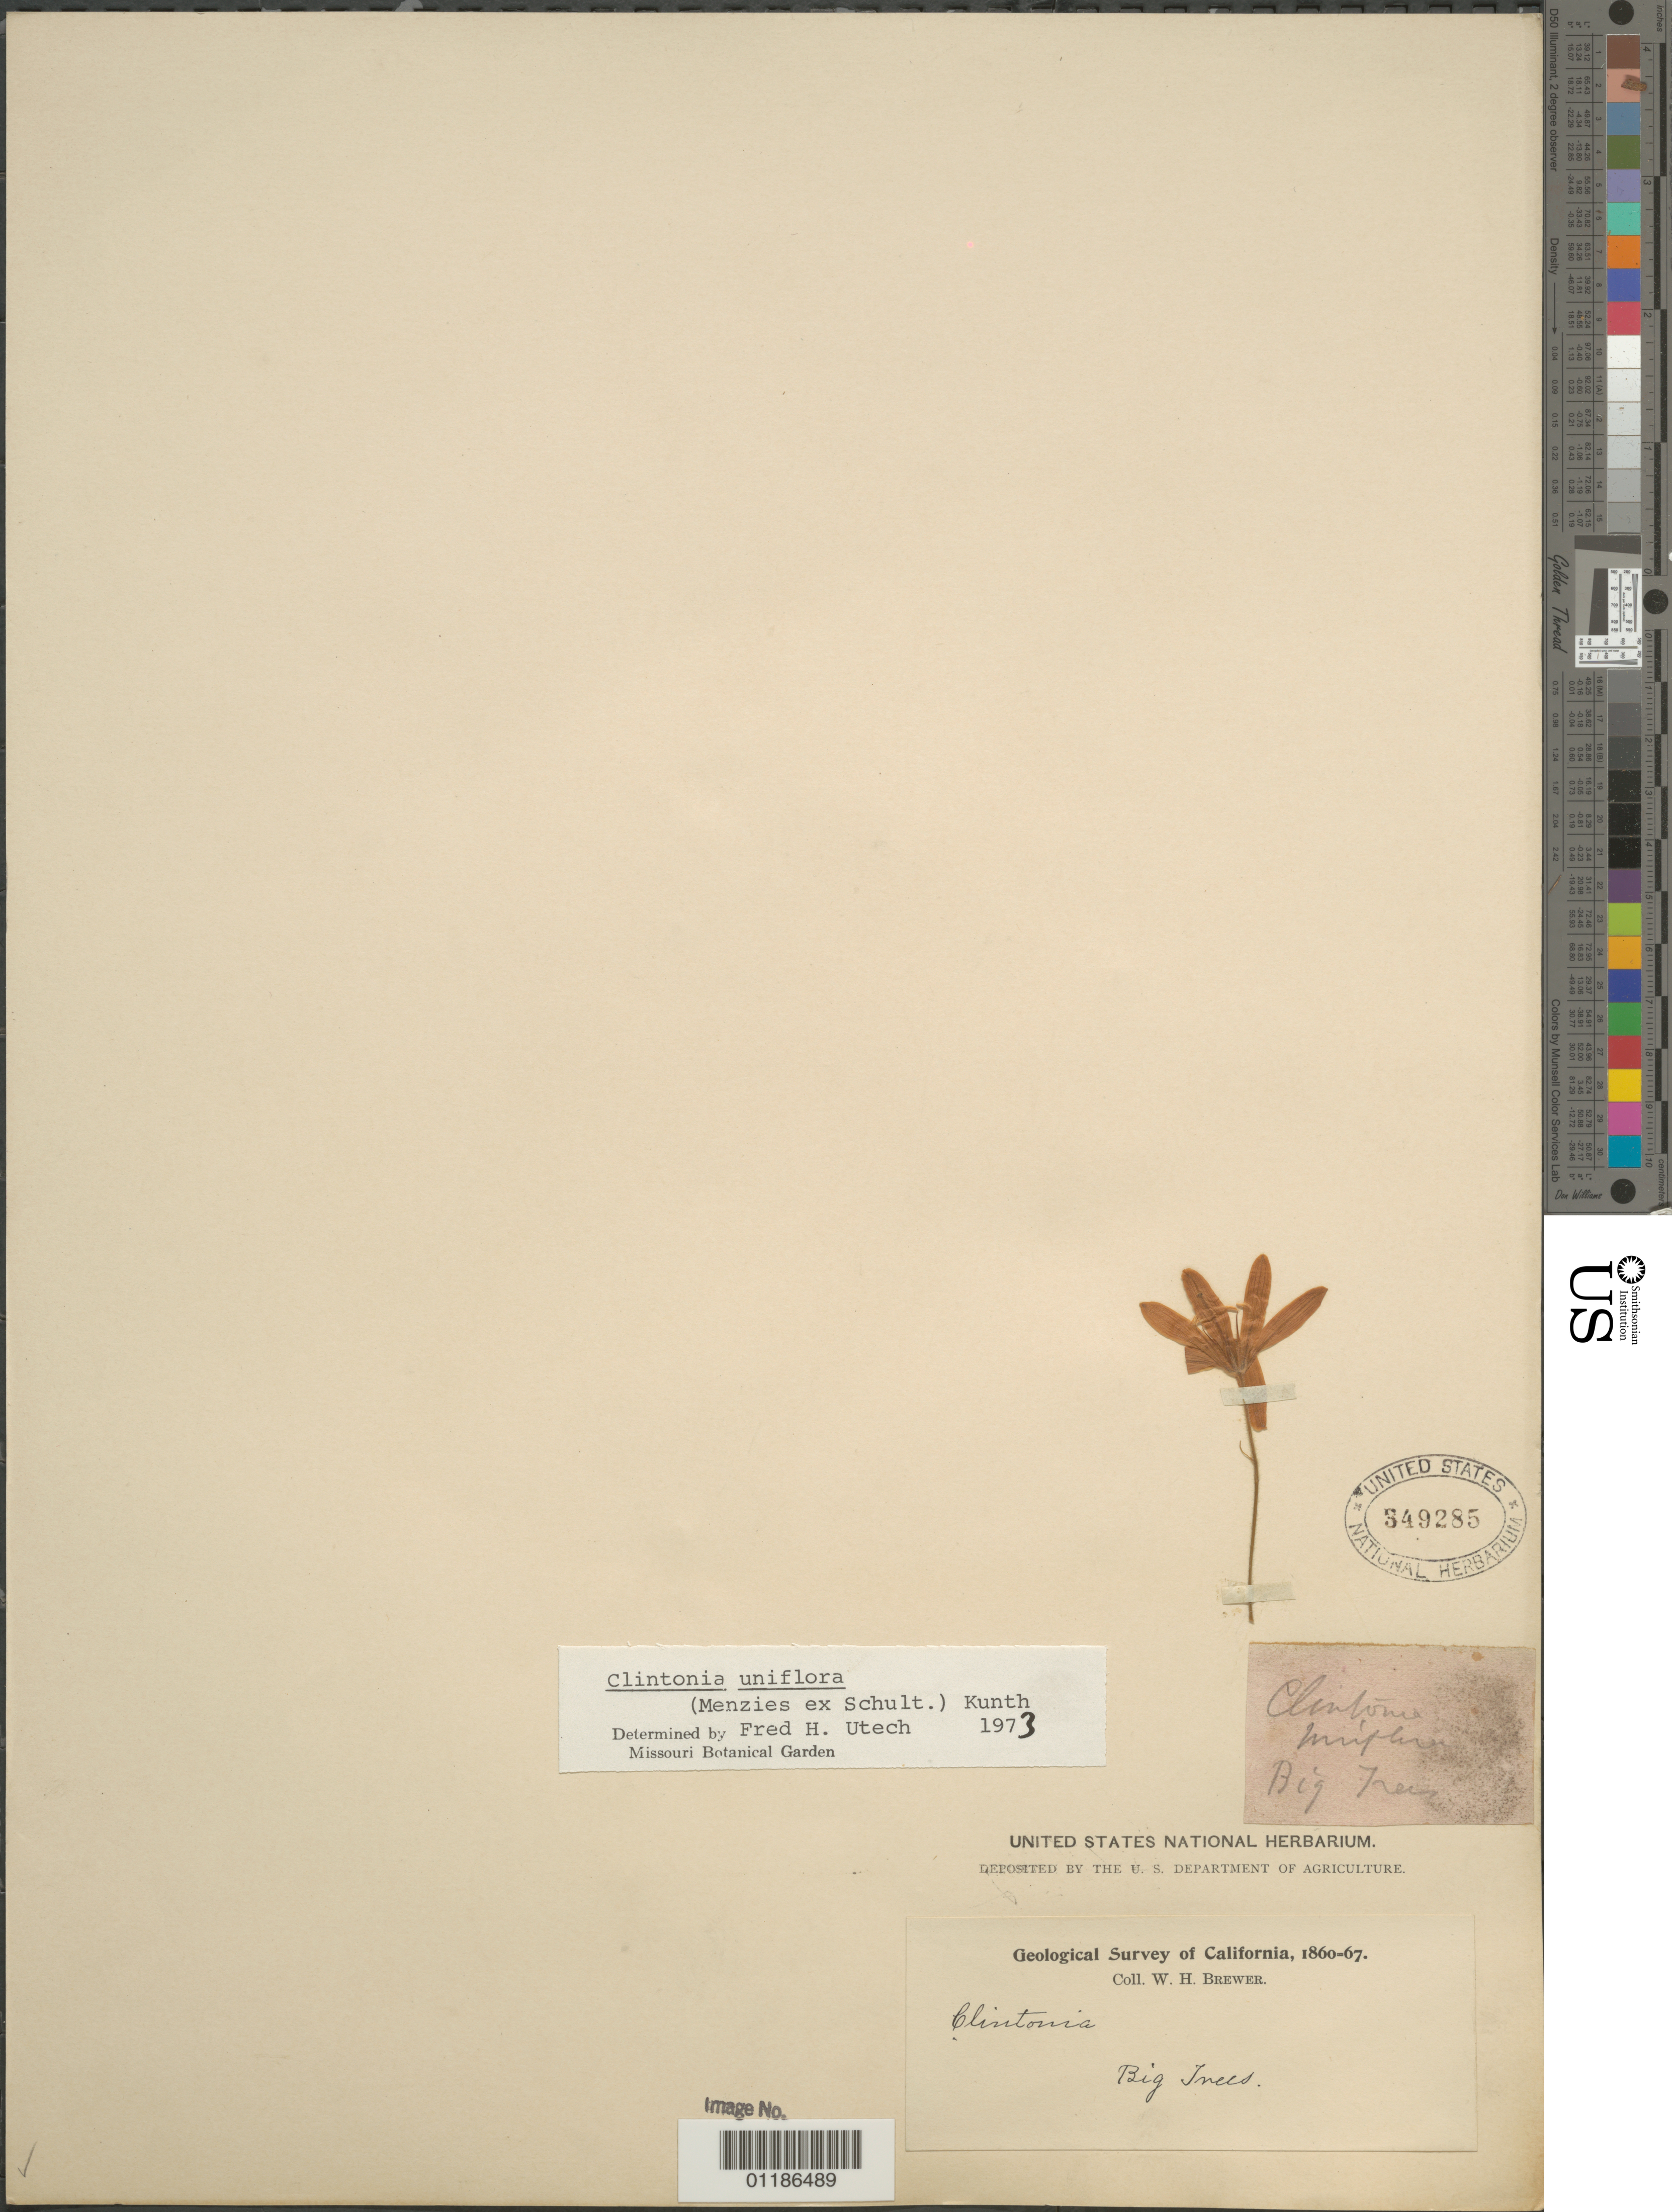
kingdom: Plantae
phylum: Tracheophyta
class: Liliopsida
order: Liliales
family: Liliaceae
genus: Clintonia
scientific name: Clintonia uniflora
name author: Kunth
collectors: W. H. Brewer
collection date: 1860/1867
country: United States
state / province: California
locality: Big Trees.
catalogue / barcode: US 349285